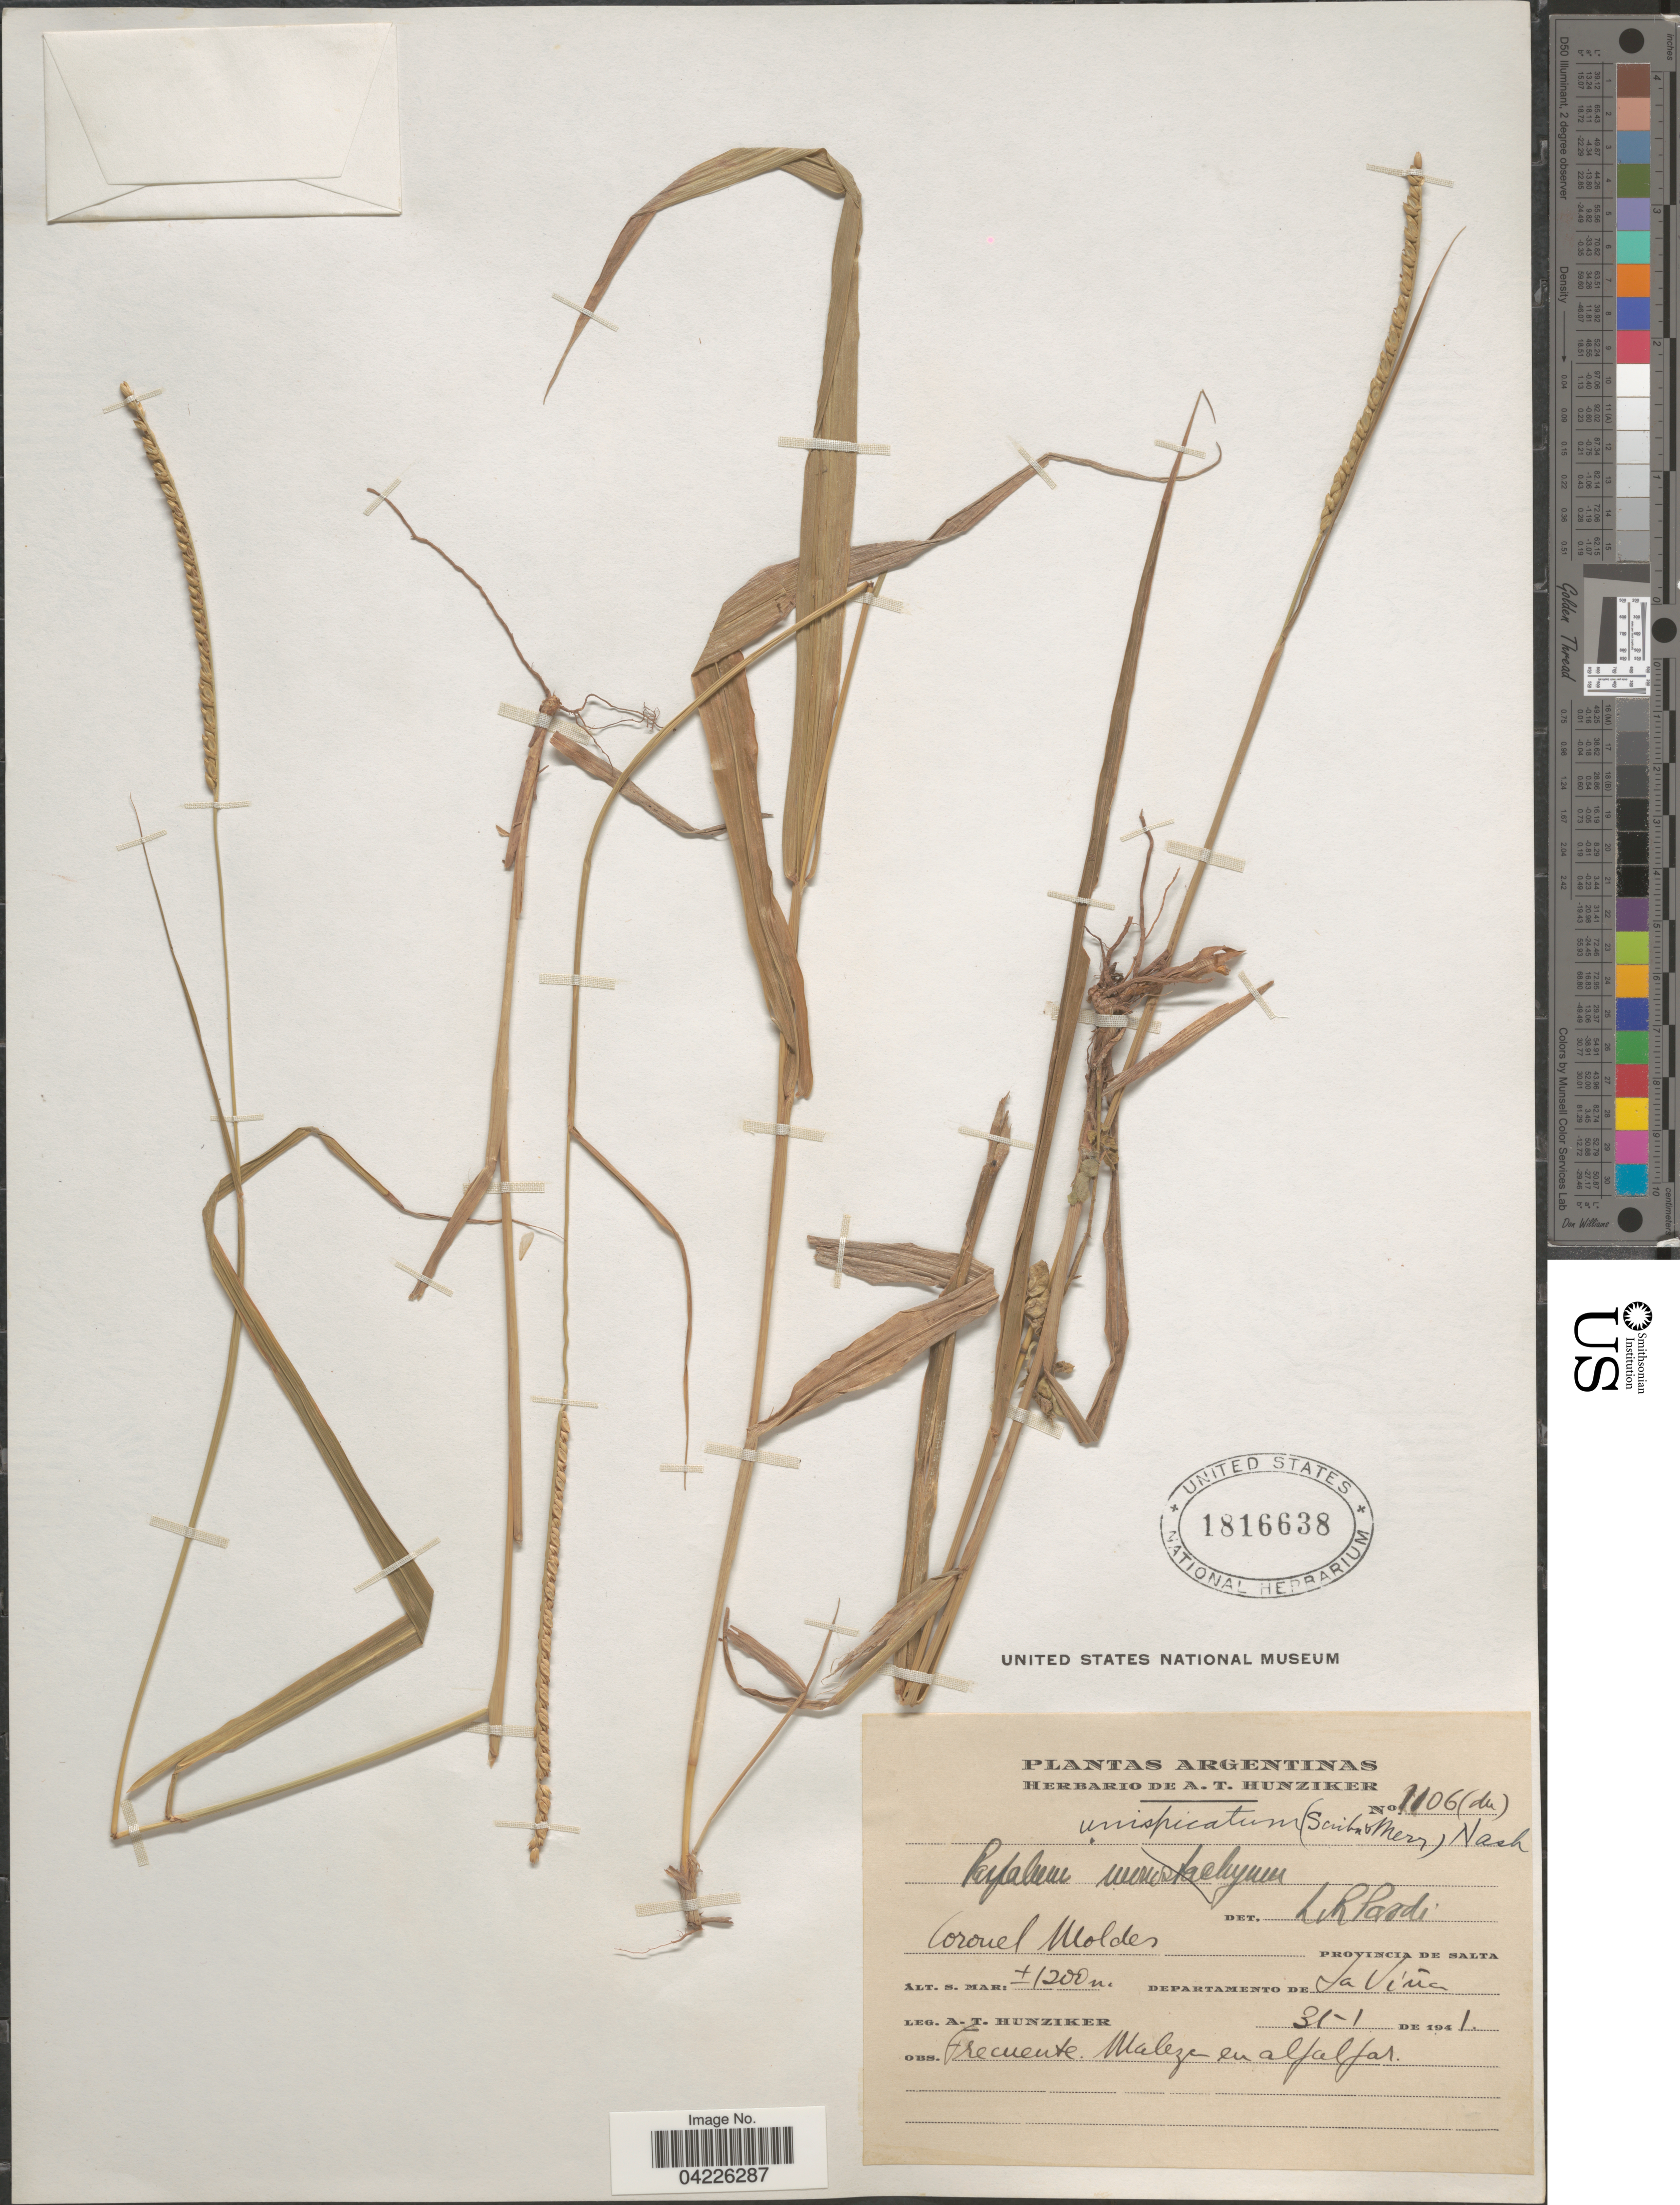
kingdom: Plantae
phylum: Tracheophyta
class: Liliopsida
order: Poales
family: Poaceae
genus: Paspalum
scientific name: Paspalum unispicatum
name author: (Scribn. & Merr.) Nash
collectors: A. T. Hunziker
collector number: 9106(du)*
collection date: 1941-01-31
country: Argentina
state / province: Salta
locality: Coronel Moldes. Departamento de La Vina.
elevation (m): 1200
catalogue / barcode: US 1816638